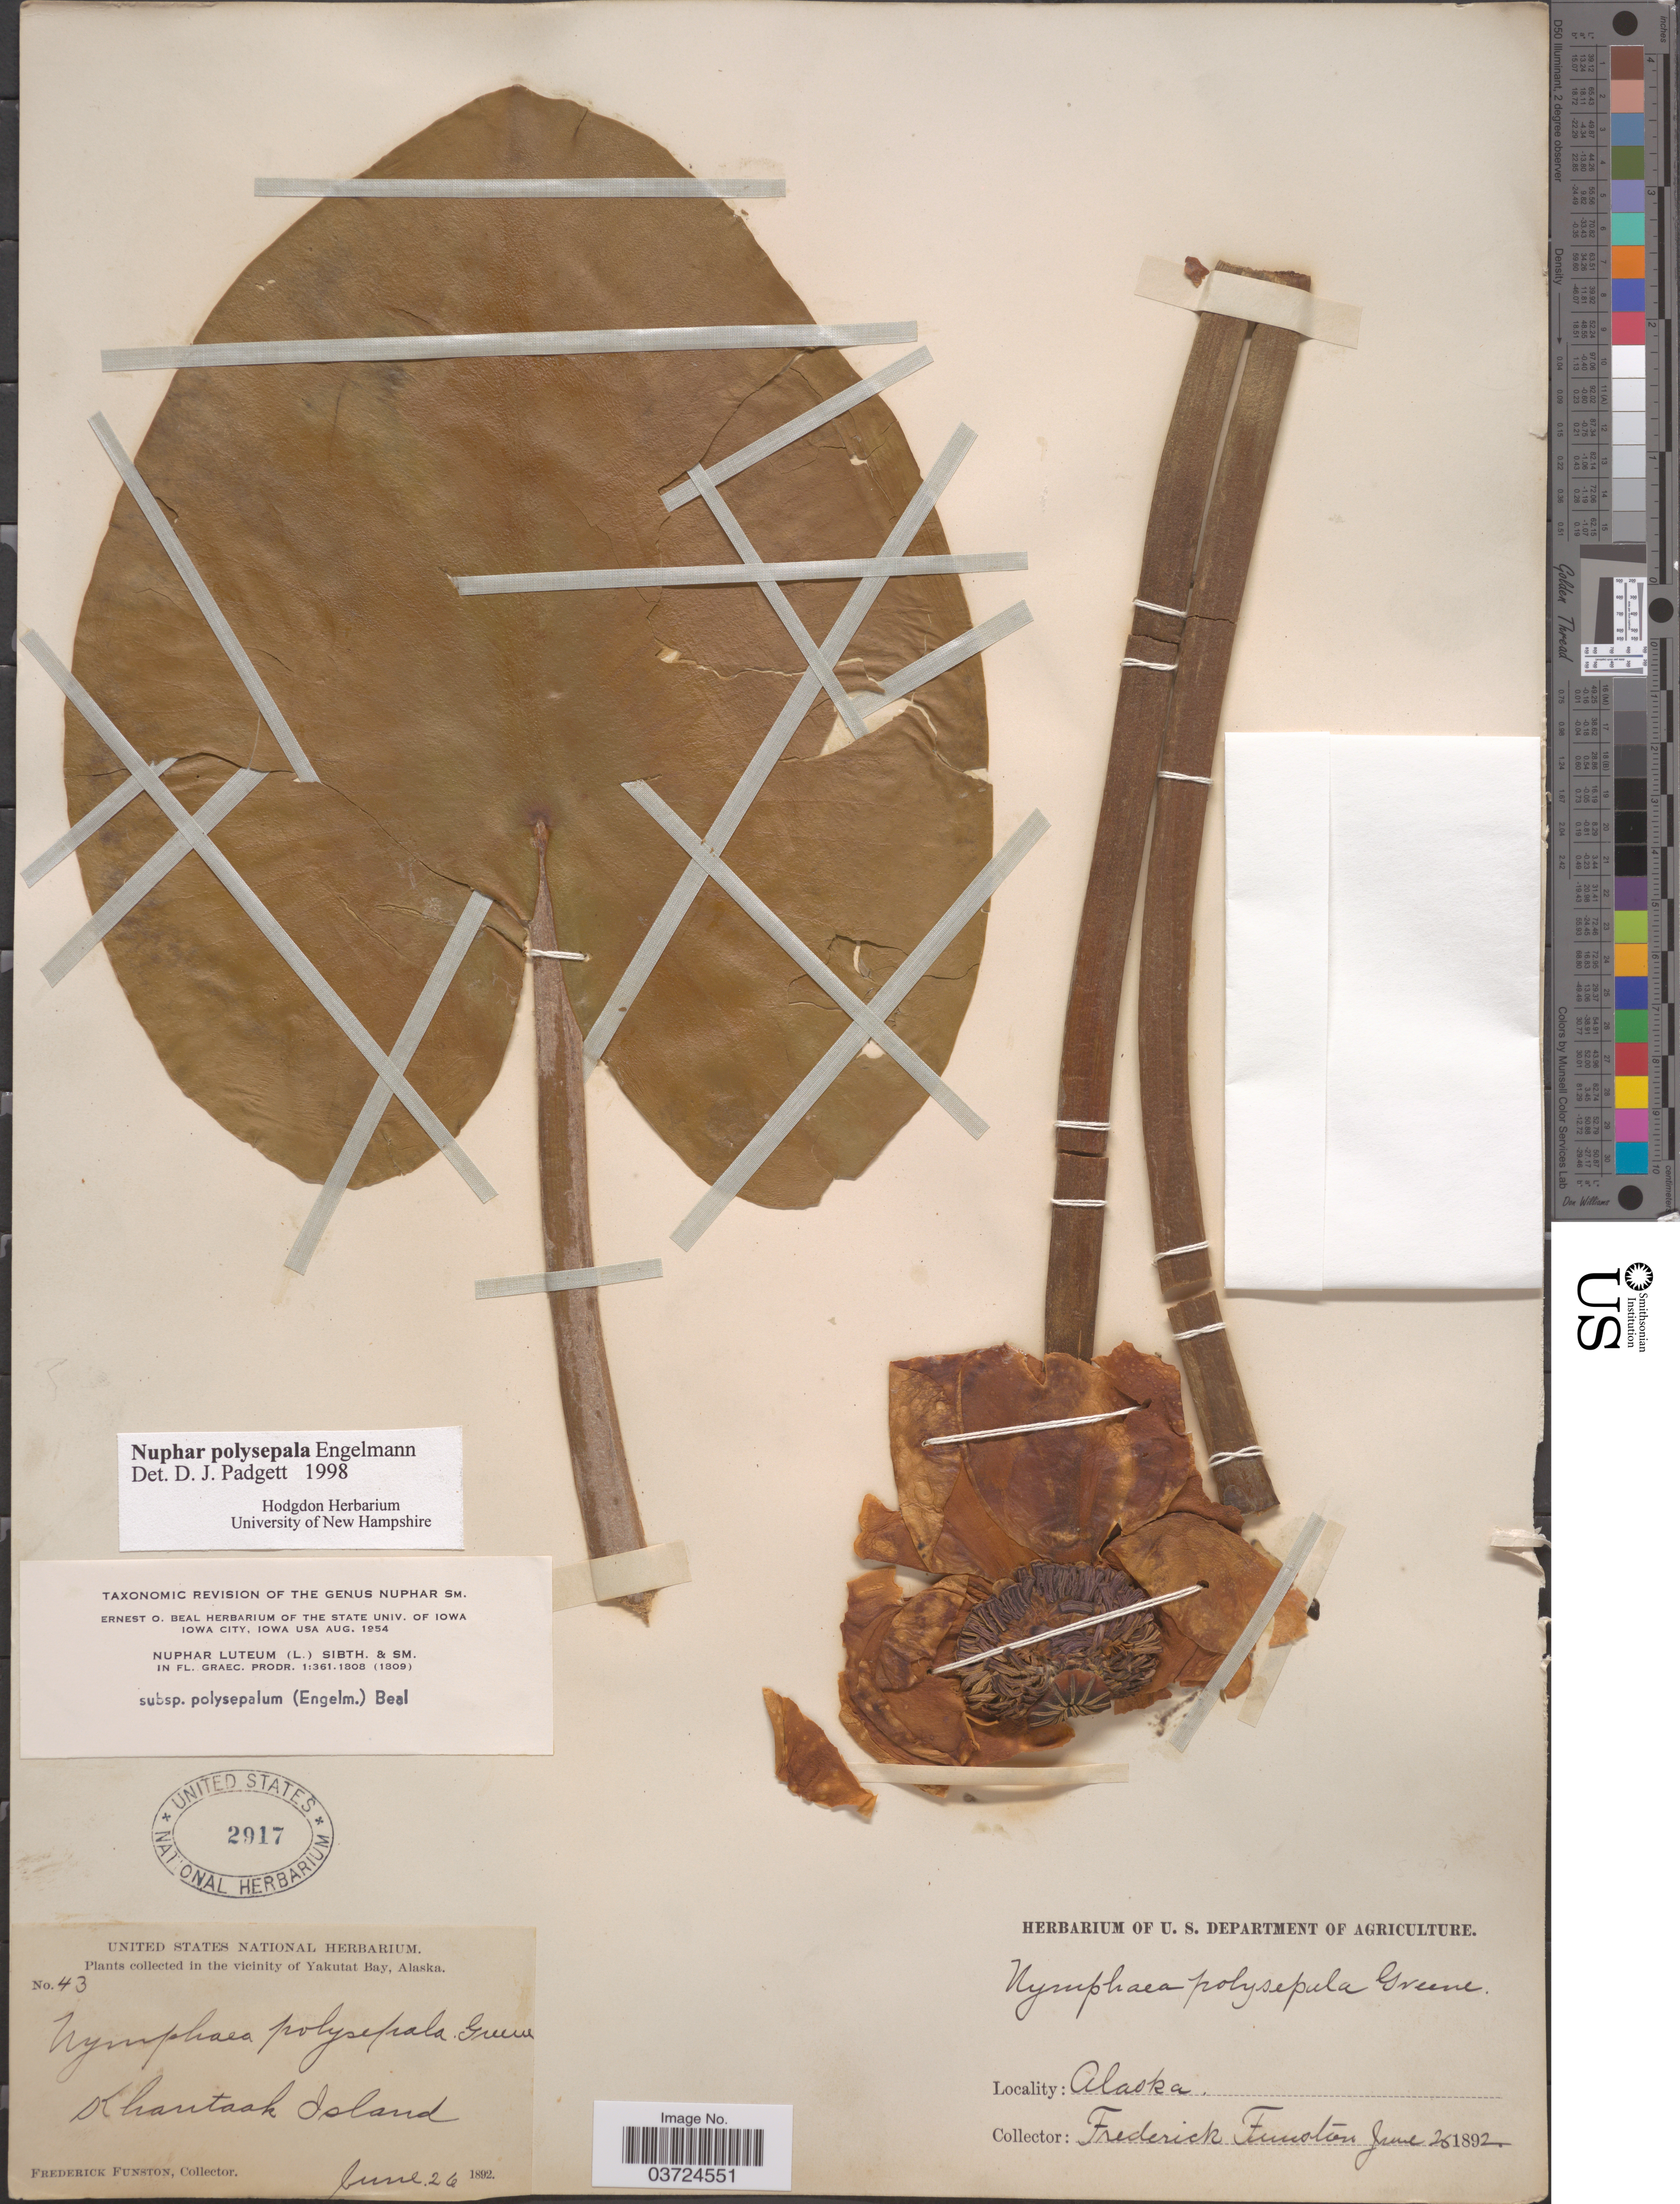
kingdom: Plantae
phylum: Tracheophyta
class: Magnoliopsida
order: Nymphaeales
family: Nymphaeaceae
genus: Nuphar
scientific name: Nuphar polysepala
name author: Englem.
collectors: F. Funston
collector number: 43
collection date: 1892-06-26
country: United States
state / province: Alaska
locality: Khantaak Island.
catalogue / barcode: US 2917